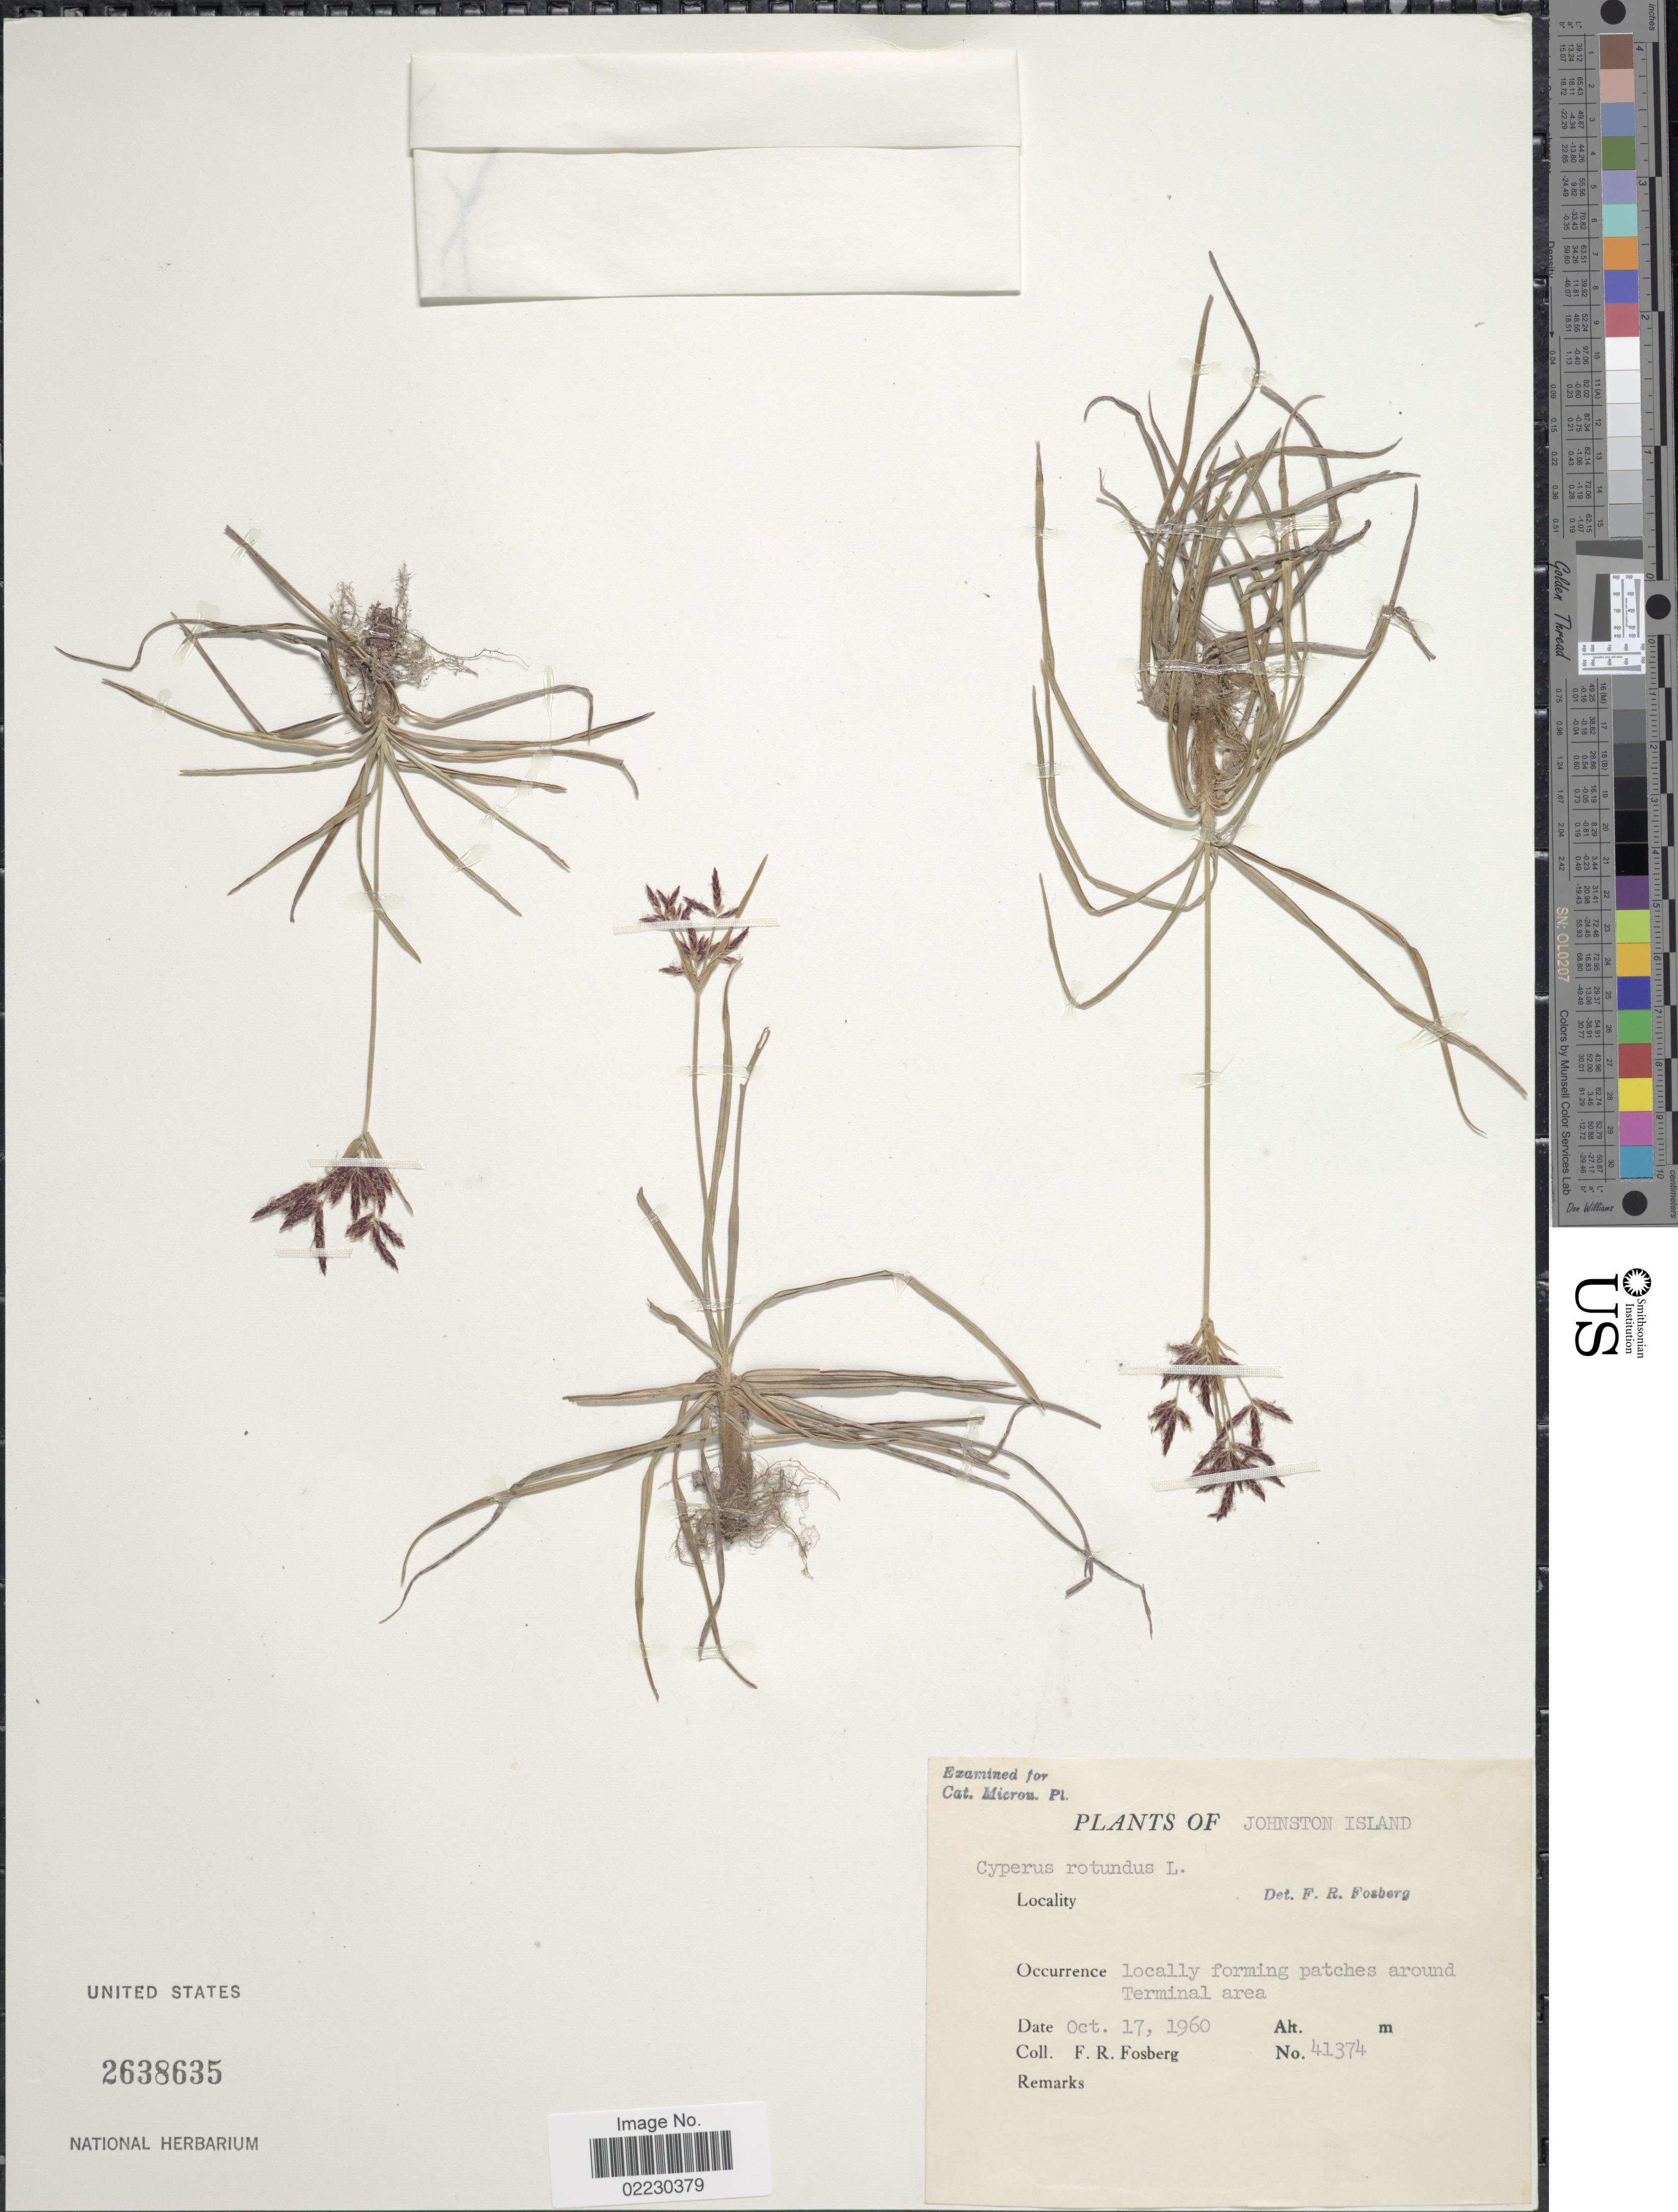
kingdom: Plantae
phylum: Tracheophyta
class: Liliopsida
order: Poales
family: Cyperaceae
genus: Cyperus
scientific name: Cyperus rotundus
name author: L.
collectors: F. R. Fosberg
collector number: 41374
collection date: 1960-10-17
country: U.S. Administered Pacific Islands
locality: Johnston Island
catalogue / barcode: US 2638635